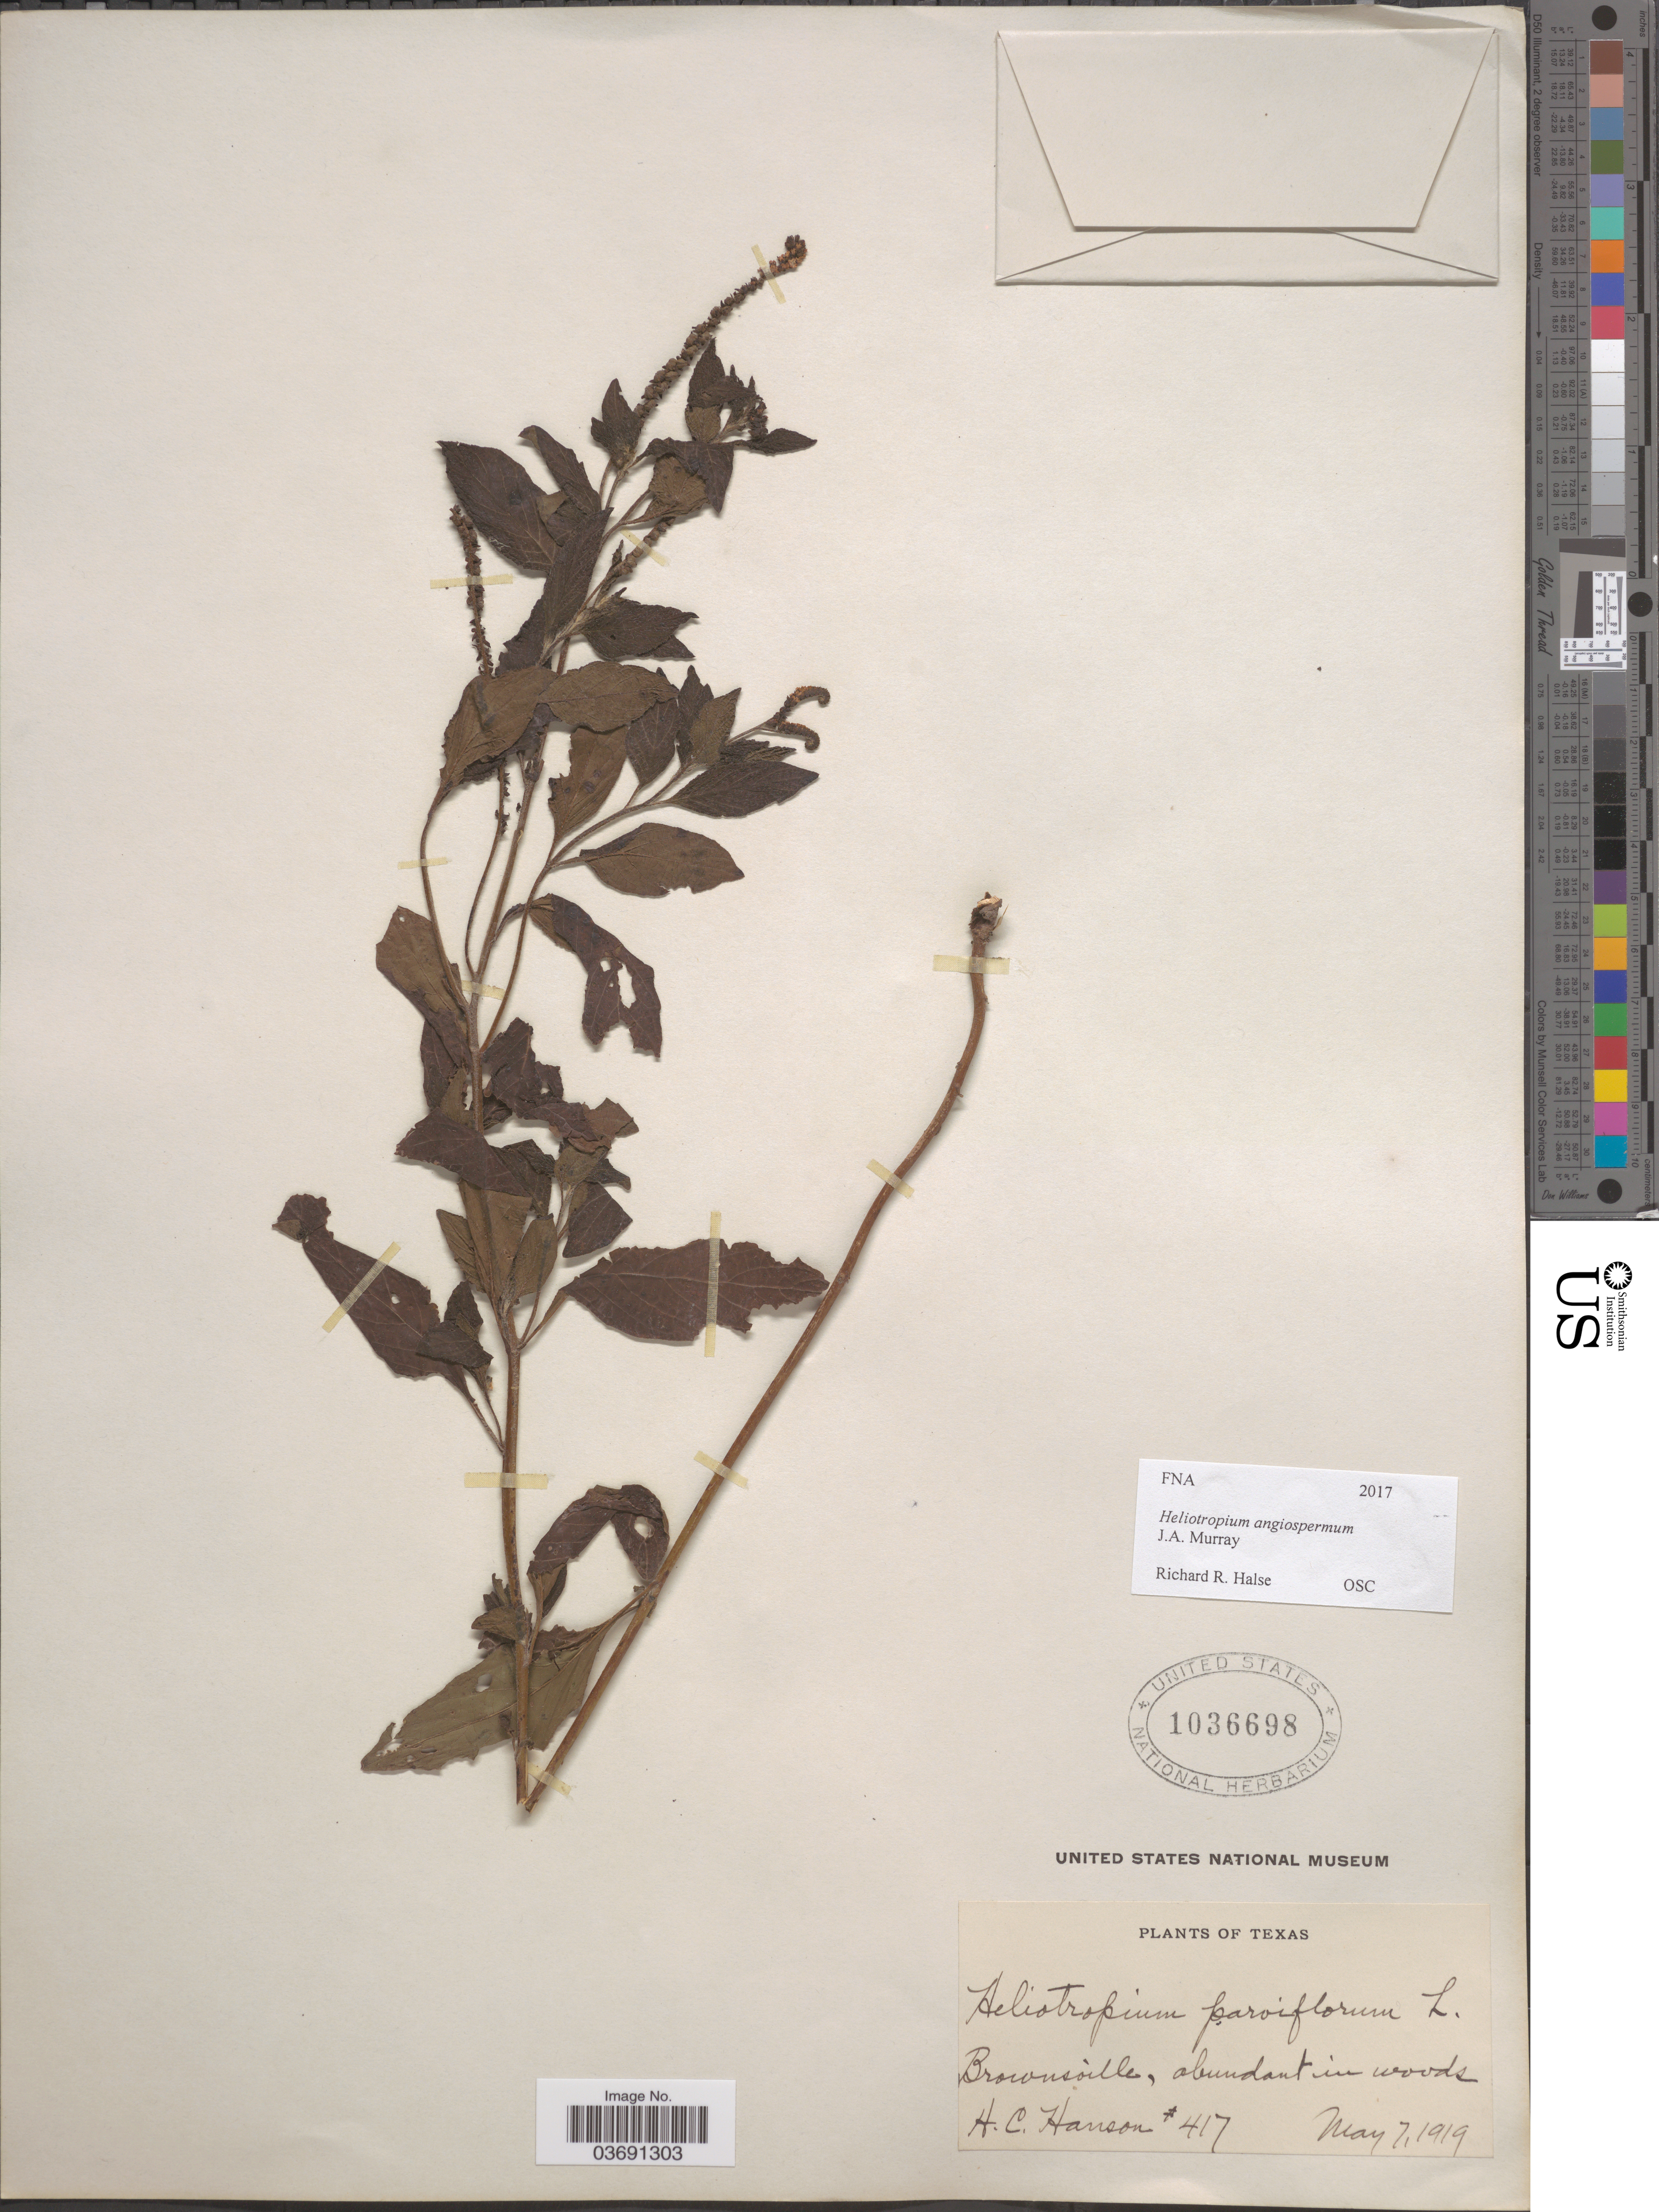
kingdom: Plantae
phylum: Tracheophyta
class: Magnoliopsida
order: Boraginales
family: Heliotropiaceae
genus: Heliotropium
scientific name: Heliotropium angiospermum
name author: Murray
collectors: H. Hanson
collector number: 417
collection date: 1919-05-07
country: United States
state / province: Texas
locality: Brownsville.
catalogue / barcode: US 1036698